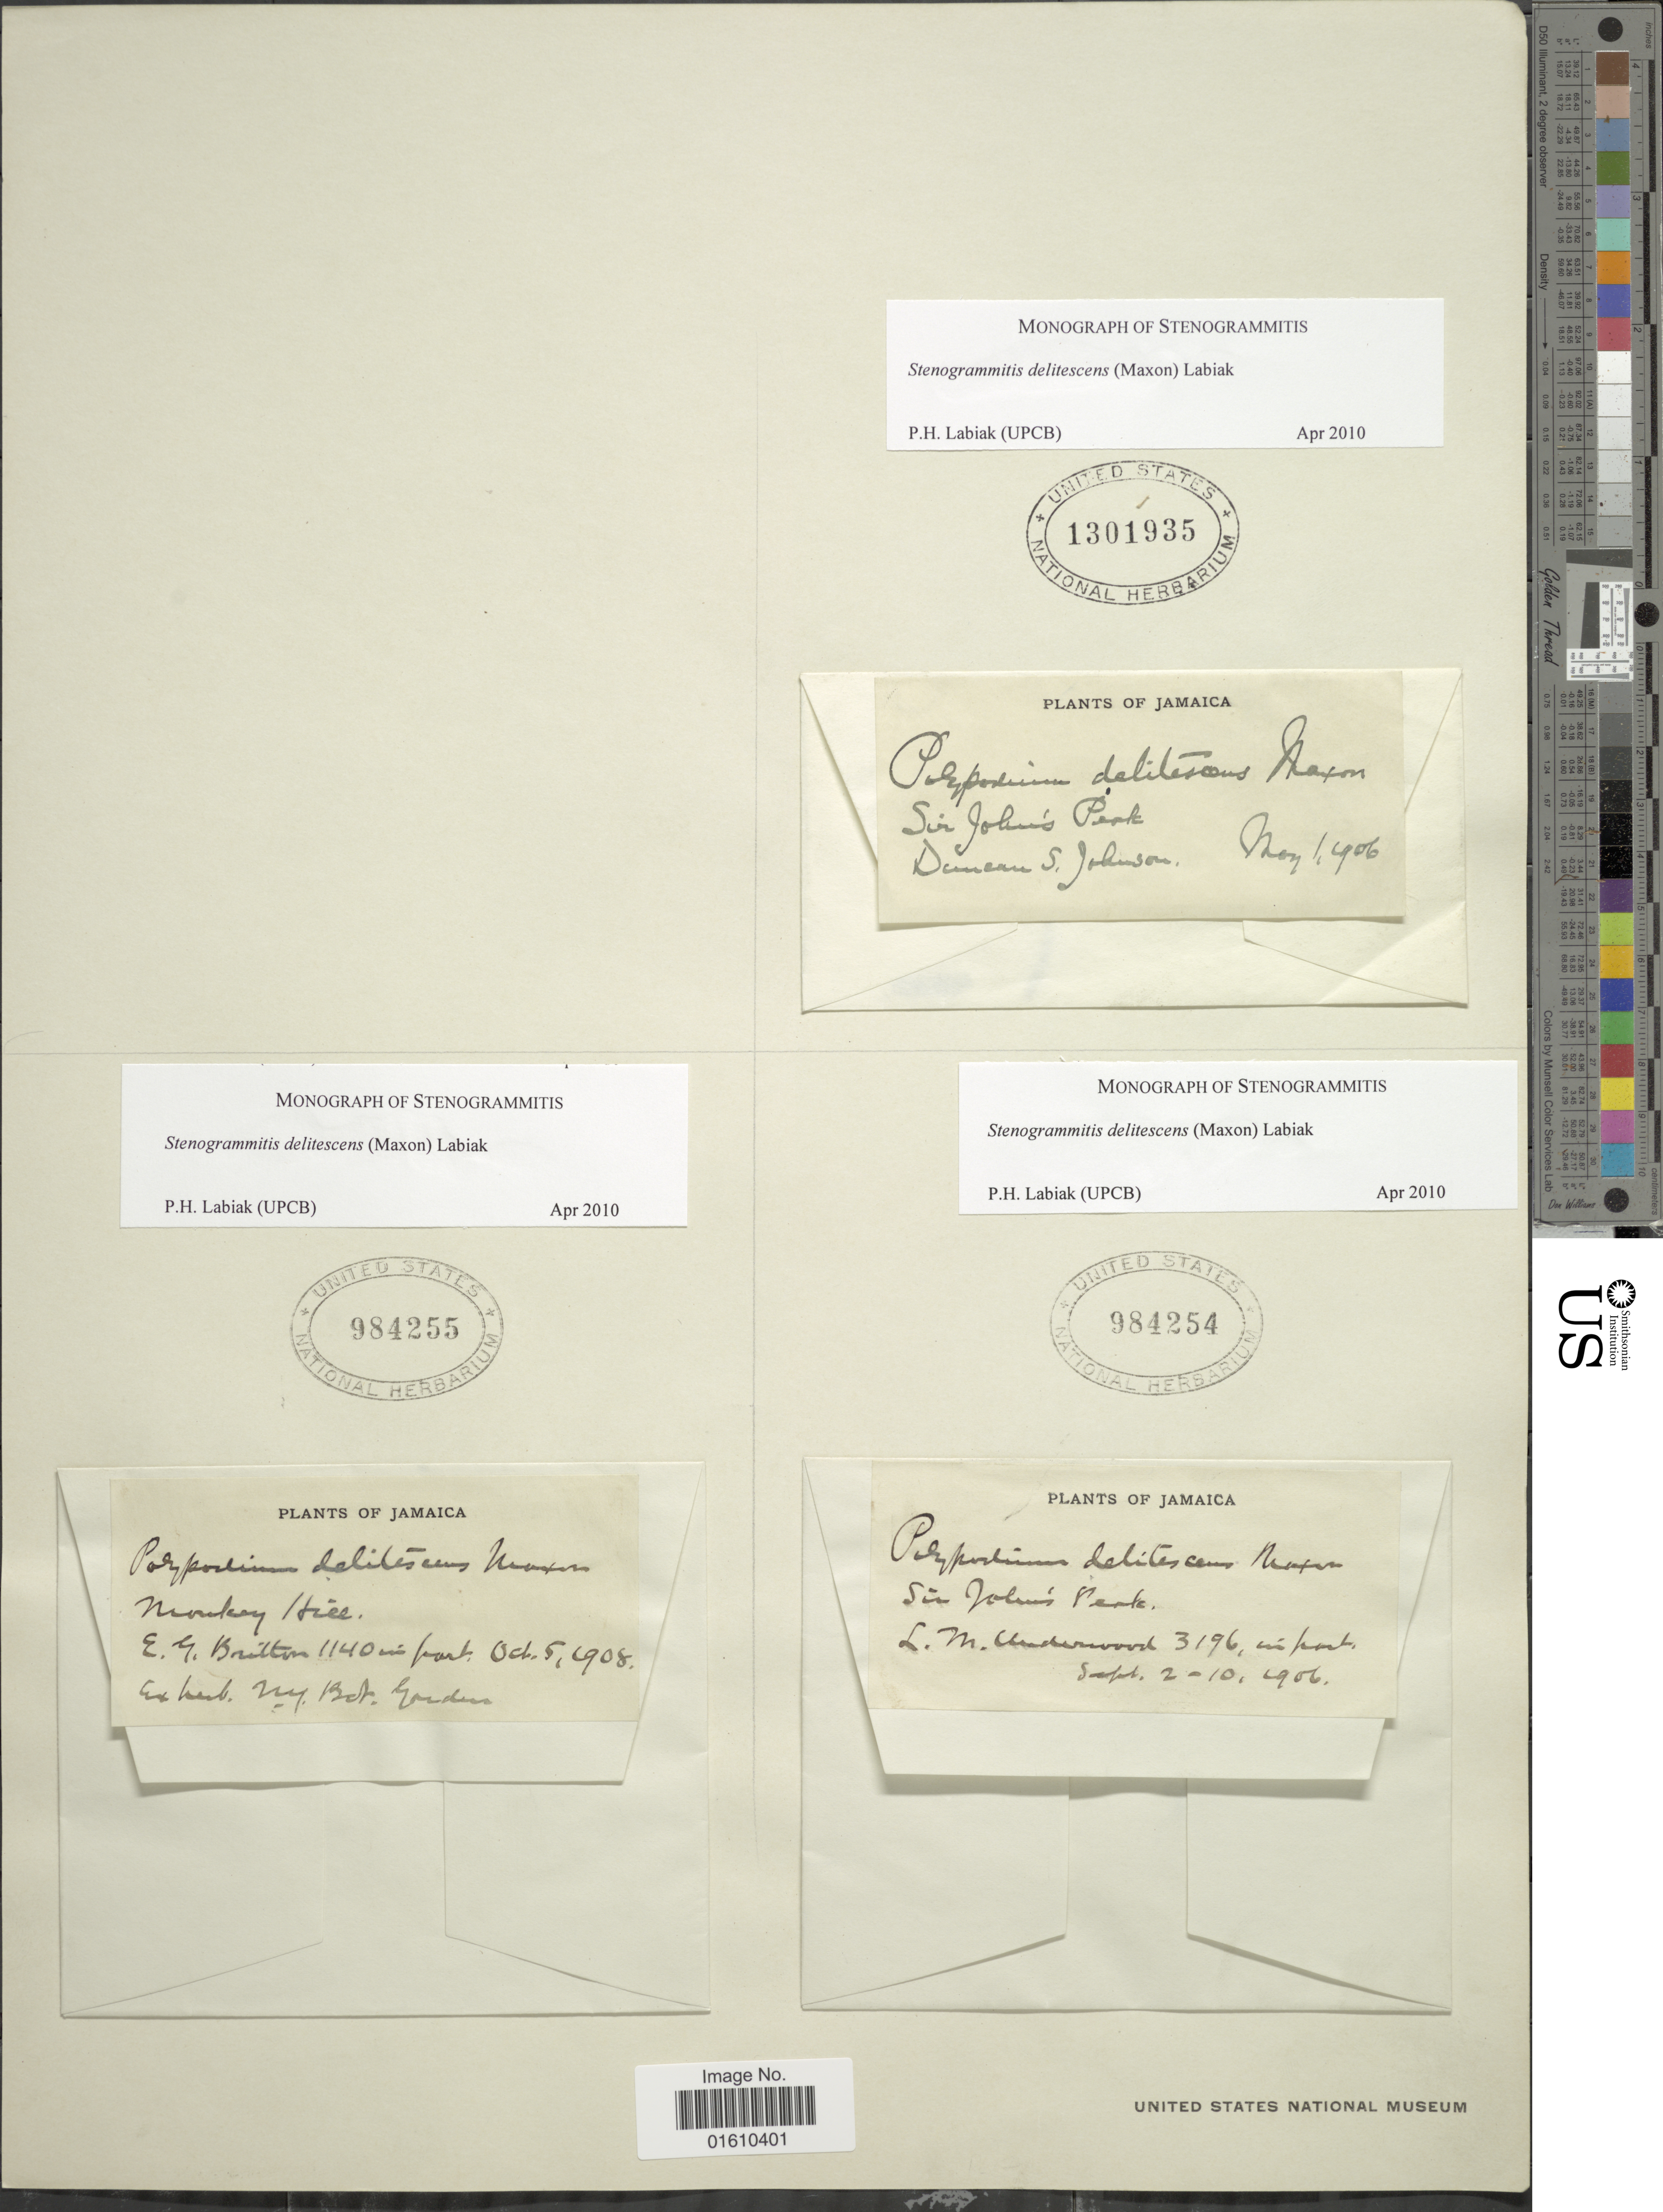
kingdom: Plantae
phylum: Tracheophyta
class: Polypodiopsida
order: Polypodiales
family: Polypodiaceae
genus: Stenogrammitis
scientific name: Stenogrammitis delitescens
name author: (Maxon) Labiak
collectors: D. S. Johnson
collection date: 1906-05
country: Jamaica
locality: Sir John's Peak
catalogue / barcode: US 1301935